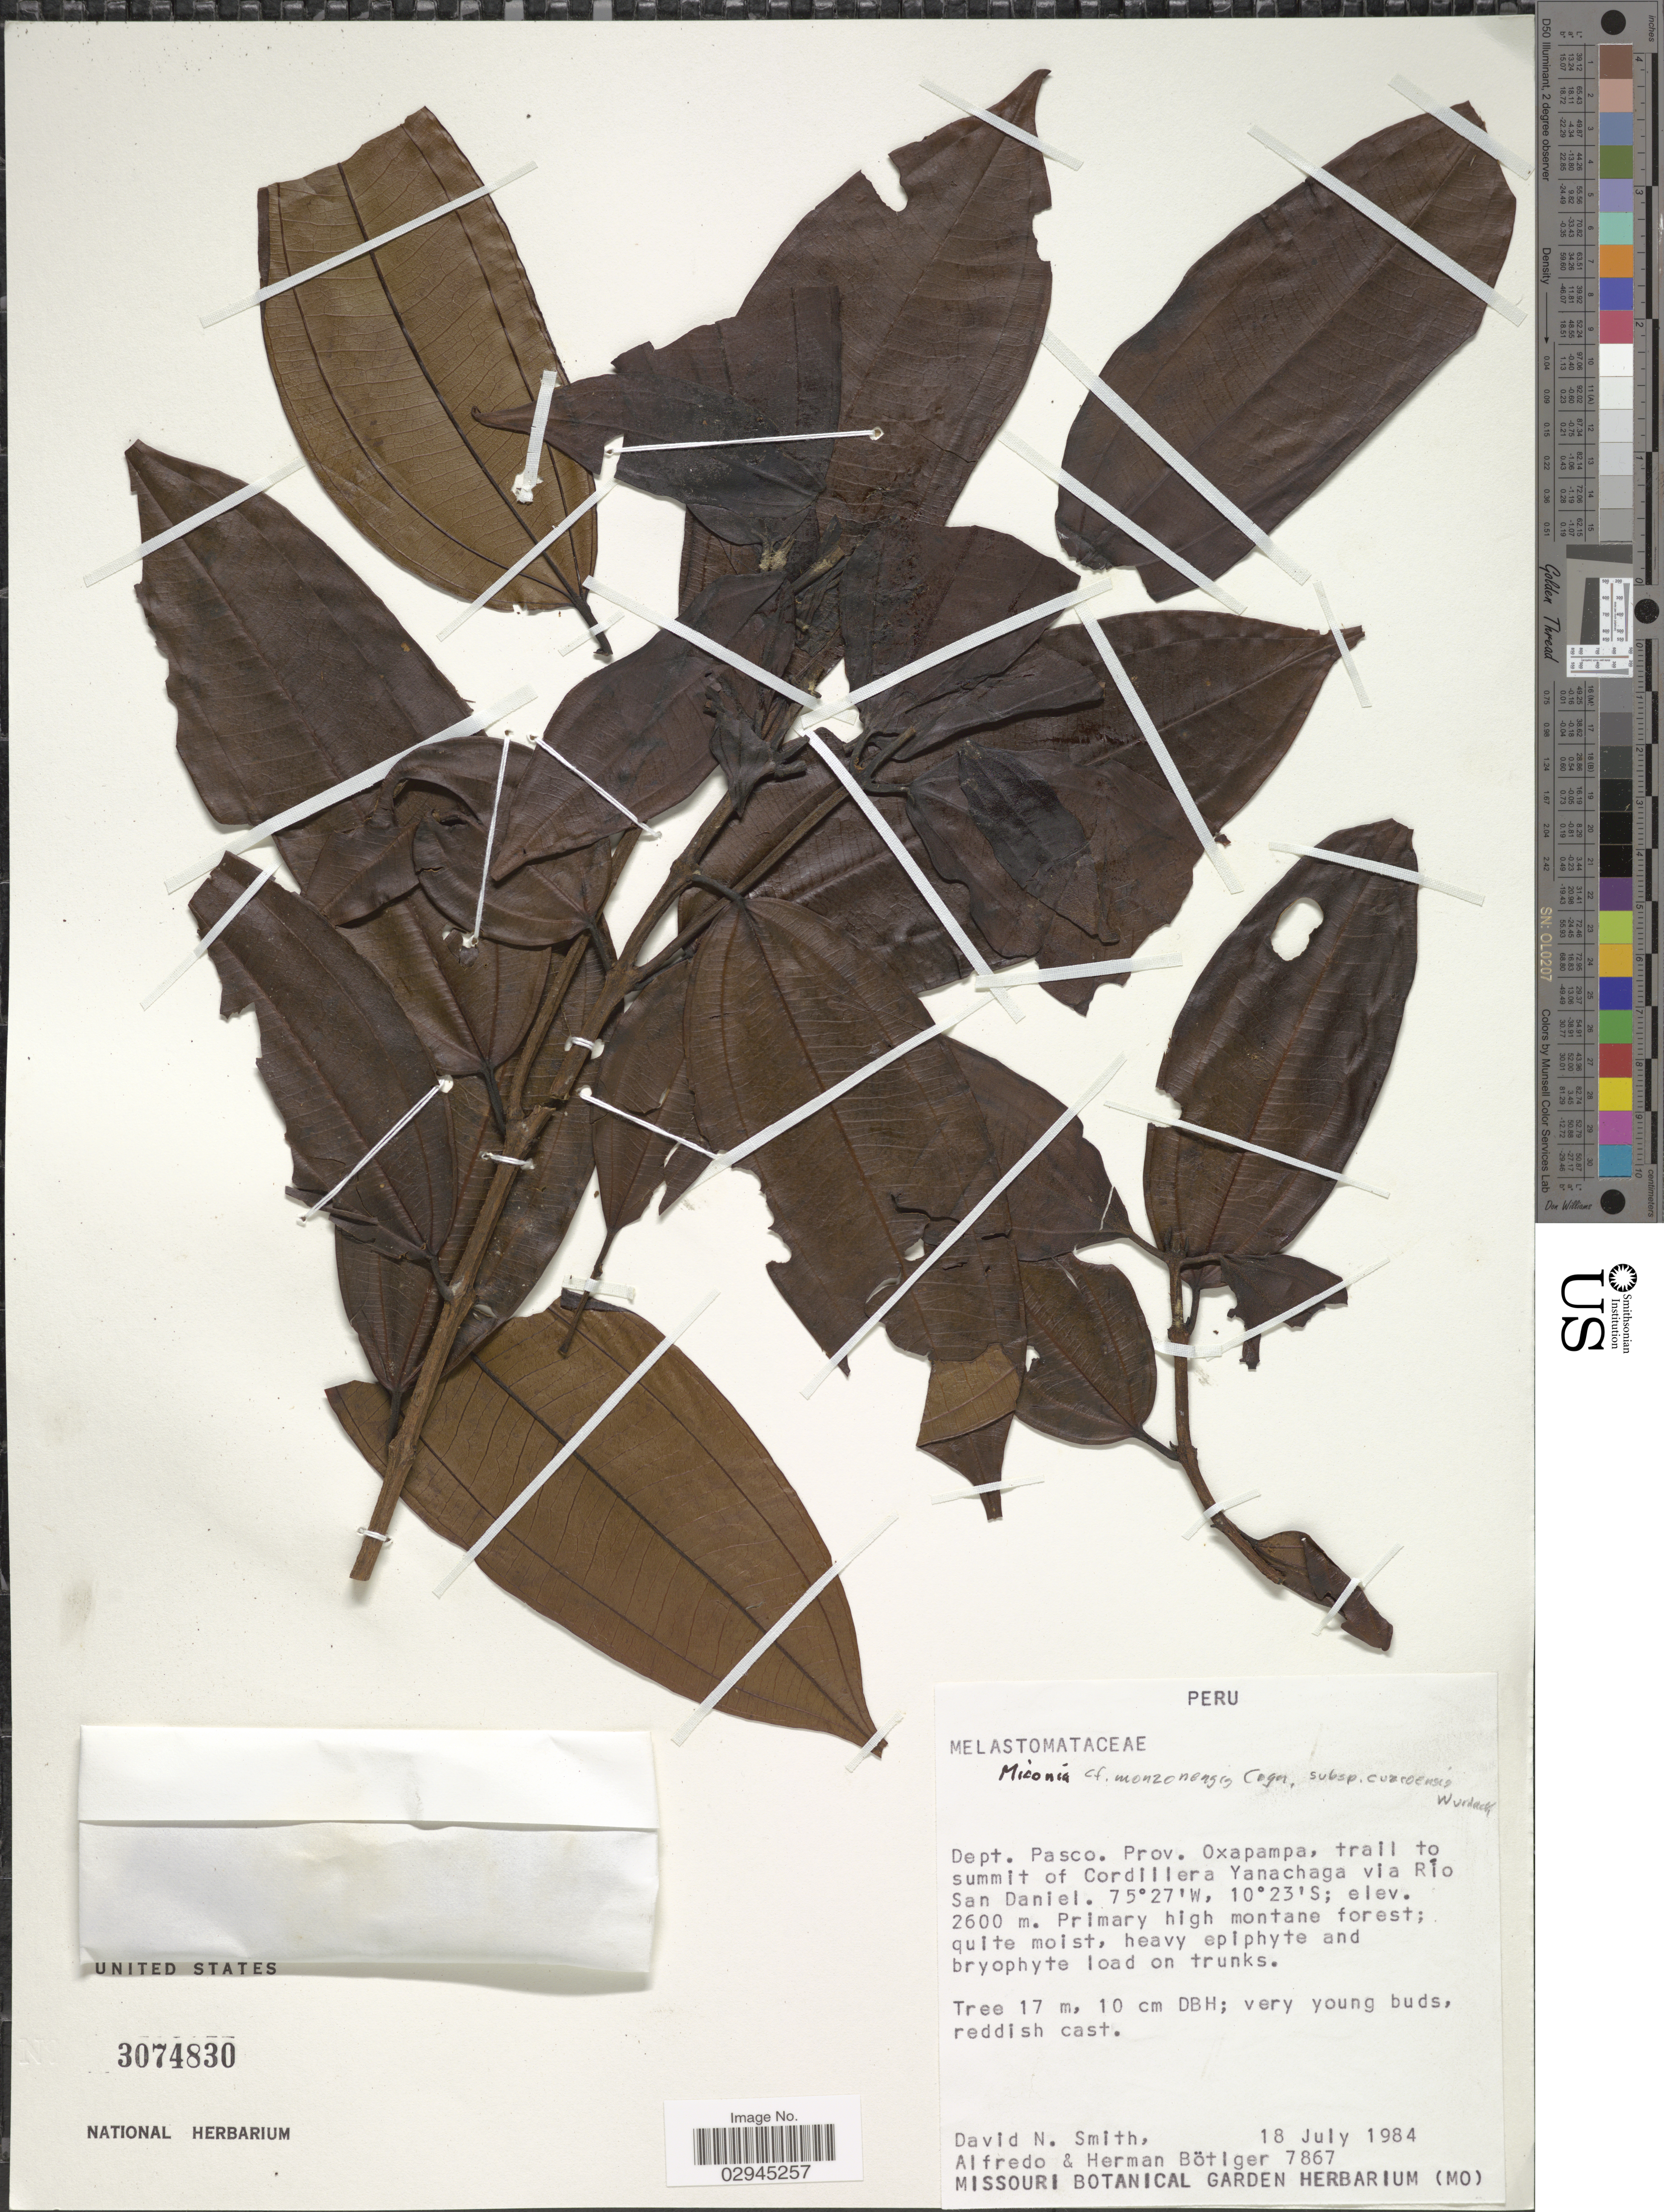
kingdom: Plantae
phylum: Tracheophyta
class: Magnoliopsida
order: Myrtales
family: Melastomataceae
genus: Miconia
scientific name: Miconia sp.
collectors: D. Smith, A. Bötiger & H. Bötiger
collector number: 7867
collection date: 1984-07-18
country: Peru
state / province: Pasco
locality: Dept. Pasco. Prov. Oxapampa, trail to summit of Cordillera Yanachaga via Río San Daniel.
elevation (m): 2600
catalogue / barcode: US 3074830